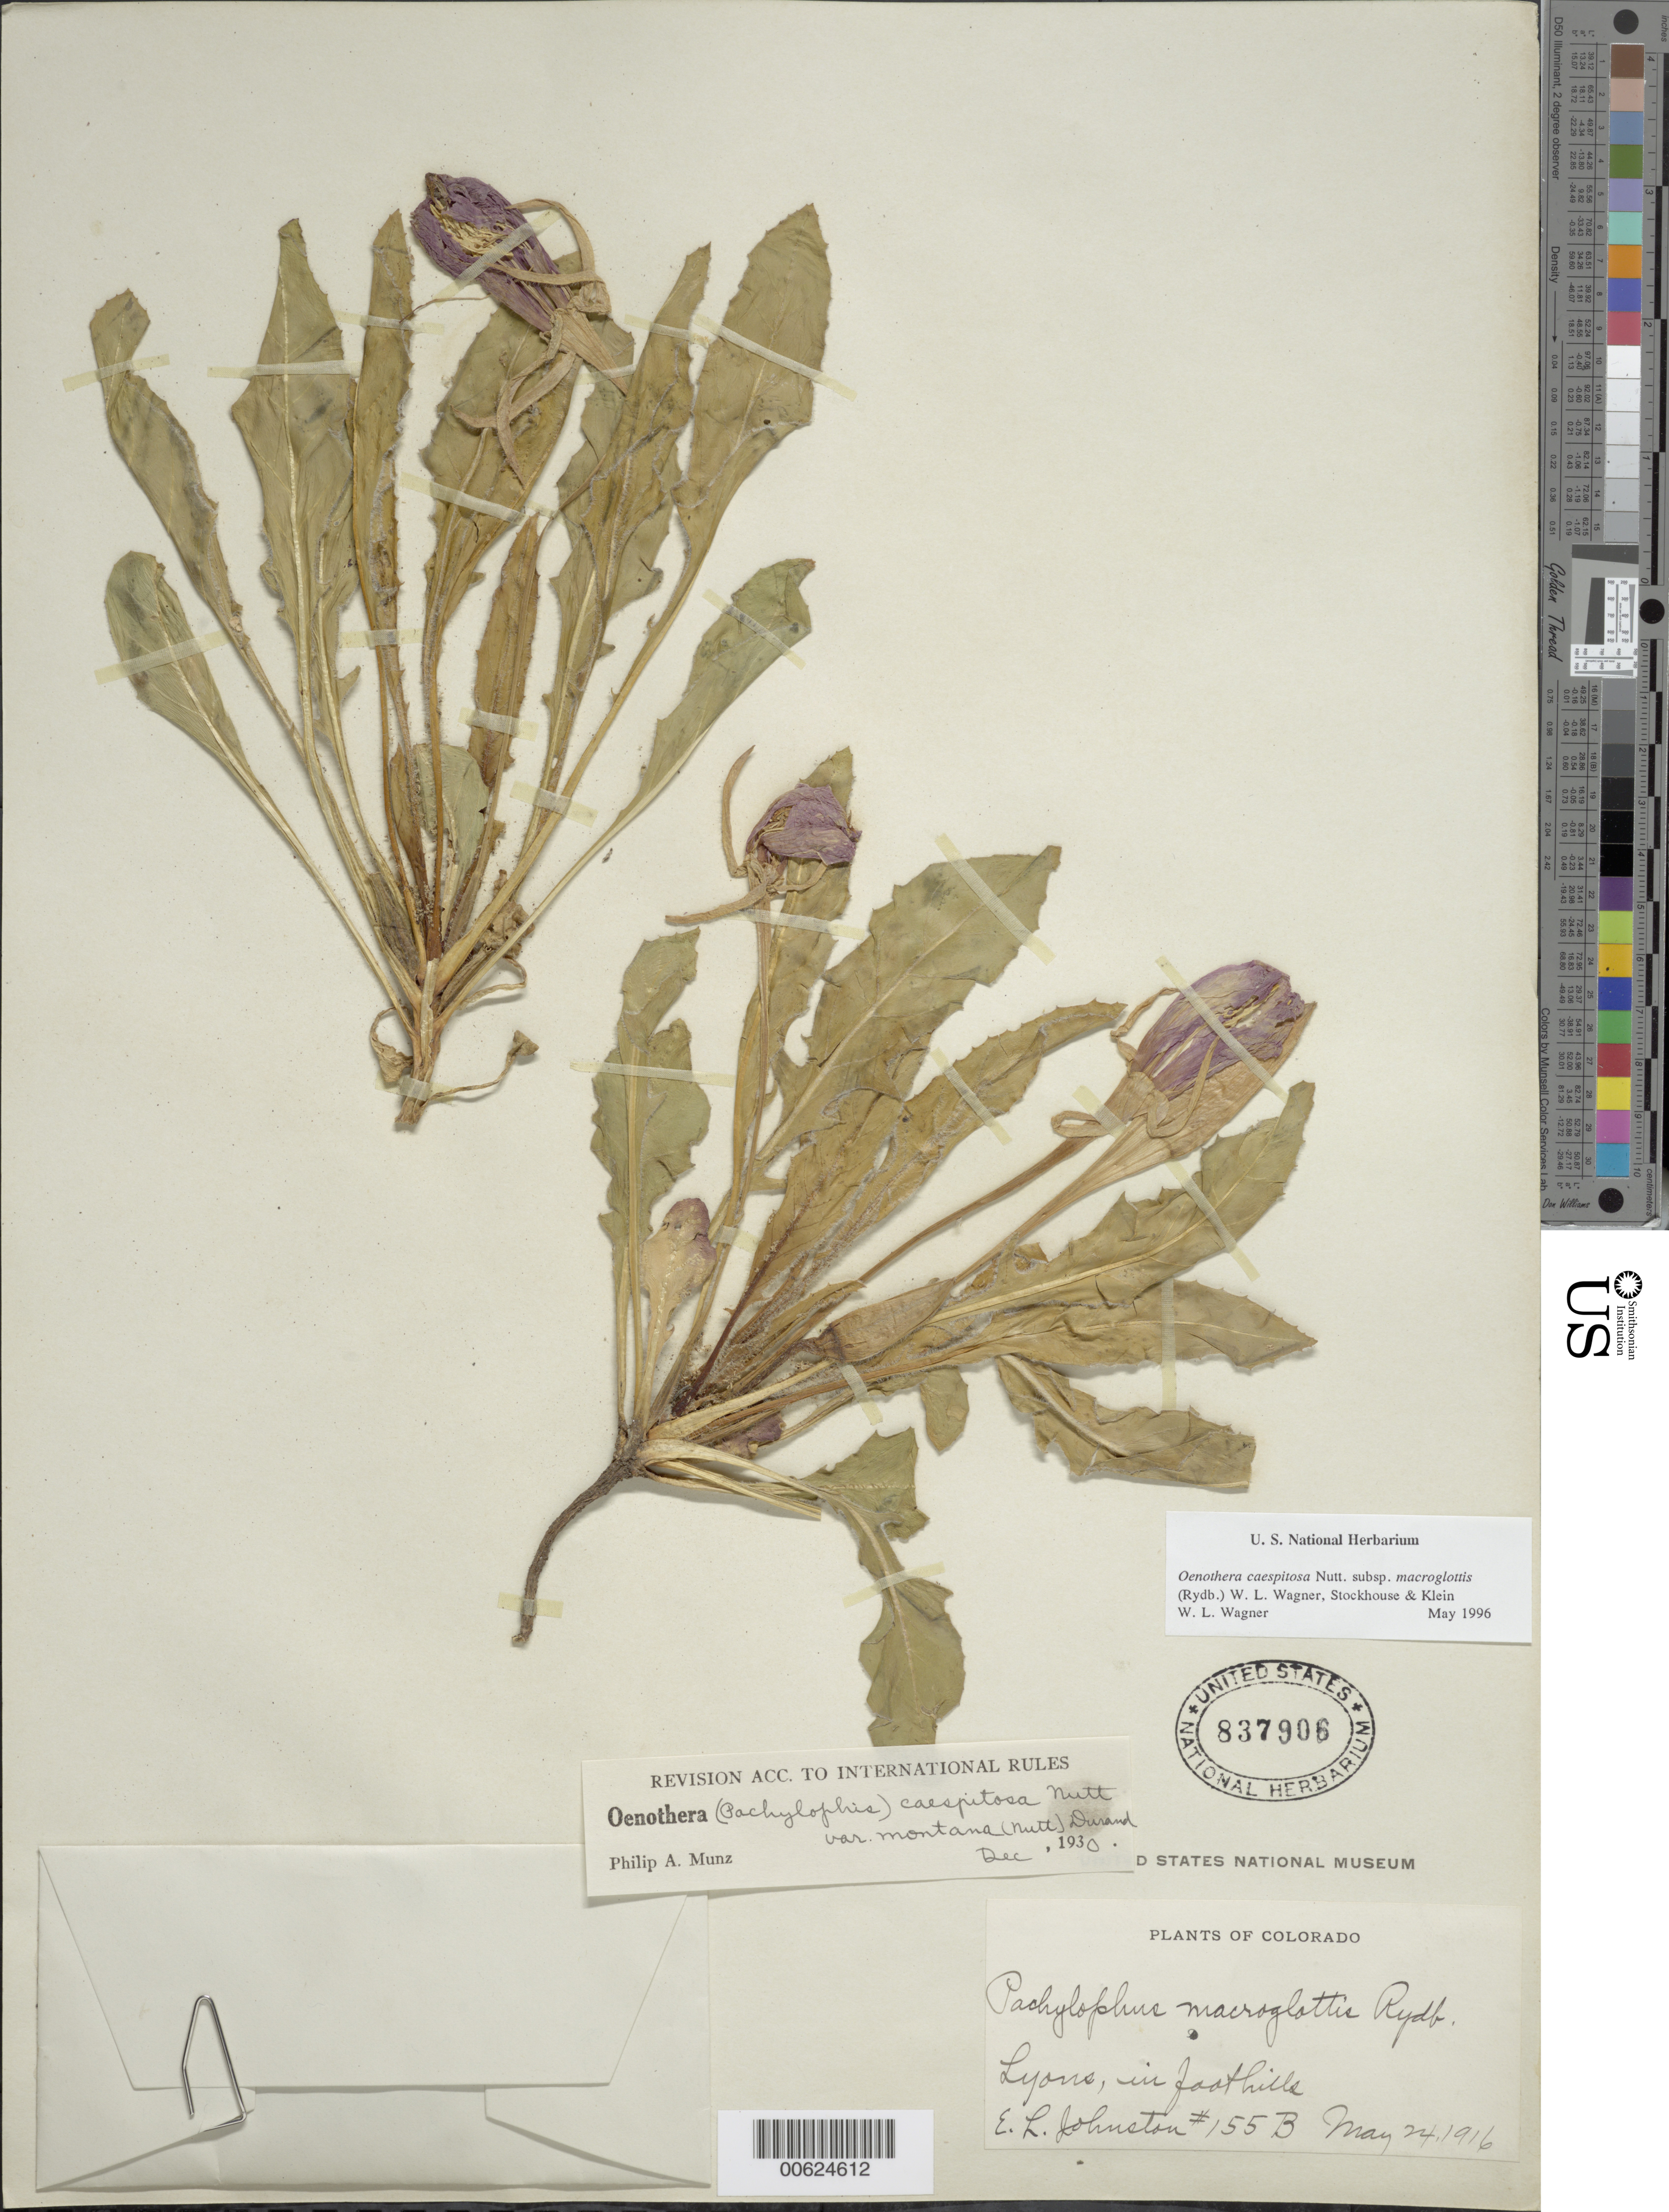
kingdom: Plantae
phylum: Tracheophyta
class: Magnoliopsida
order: Myrtales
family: Onagraceae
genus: Oenothera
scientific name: Oenothera cespitosa subsp. macroglottis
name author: (Rydb.) W.L. Wagner et al.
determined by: Wagner, W. L., (BOT), Smithsonian Institution - National Museum of Natural History (UNITED STATES)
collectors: E. L. Johnston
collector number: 155B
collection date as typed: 24 May 1916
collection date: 1916-05-24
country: United States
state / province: Colorado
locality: Lyons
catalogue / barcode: US 837906